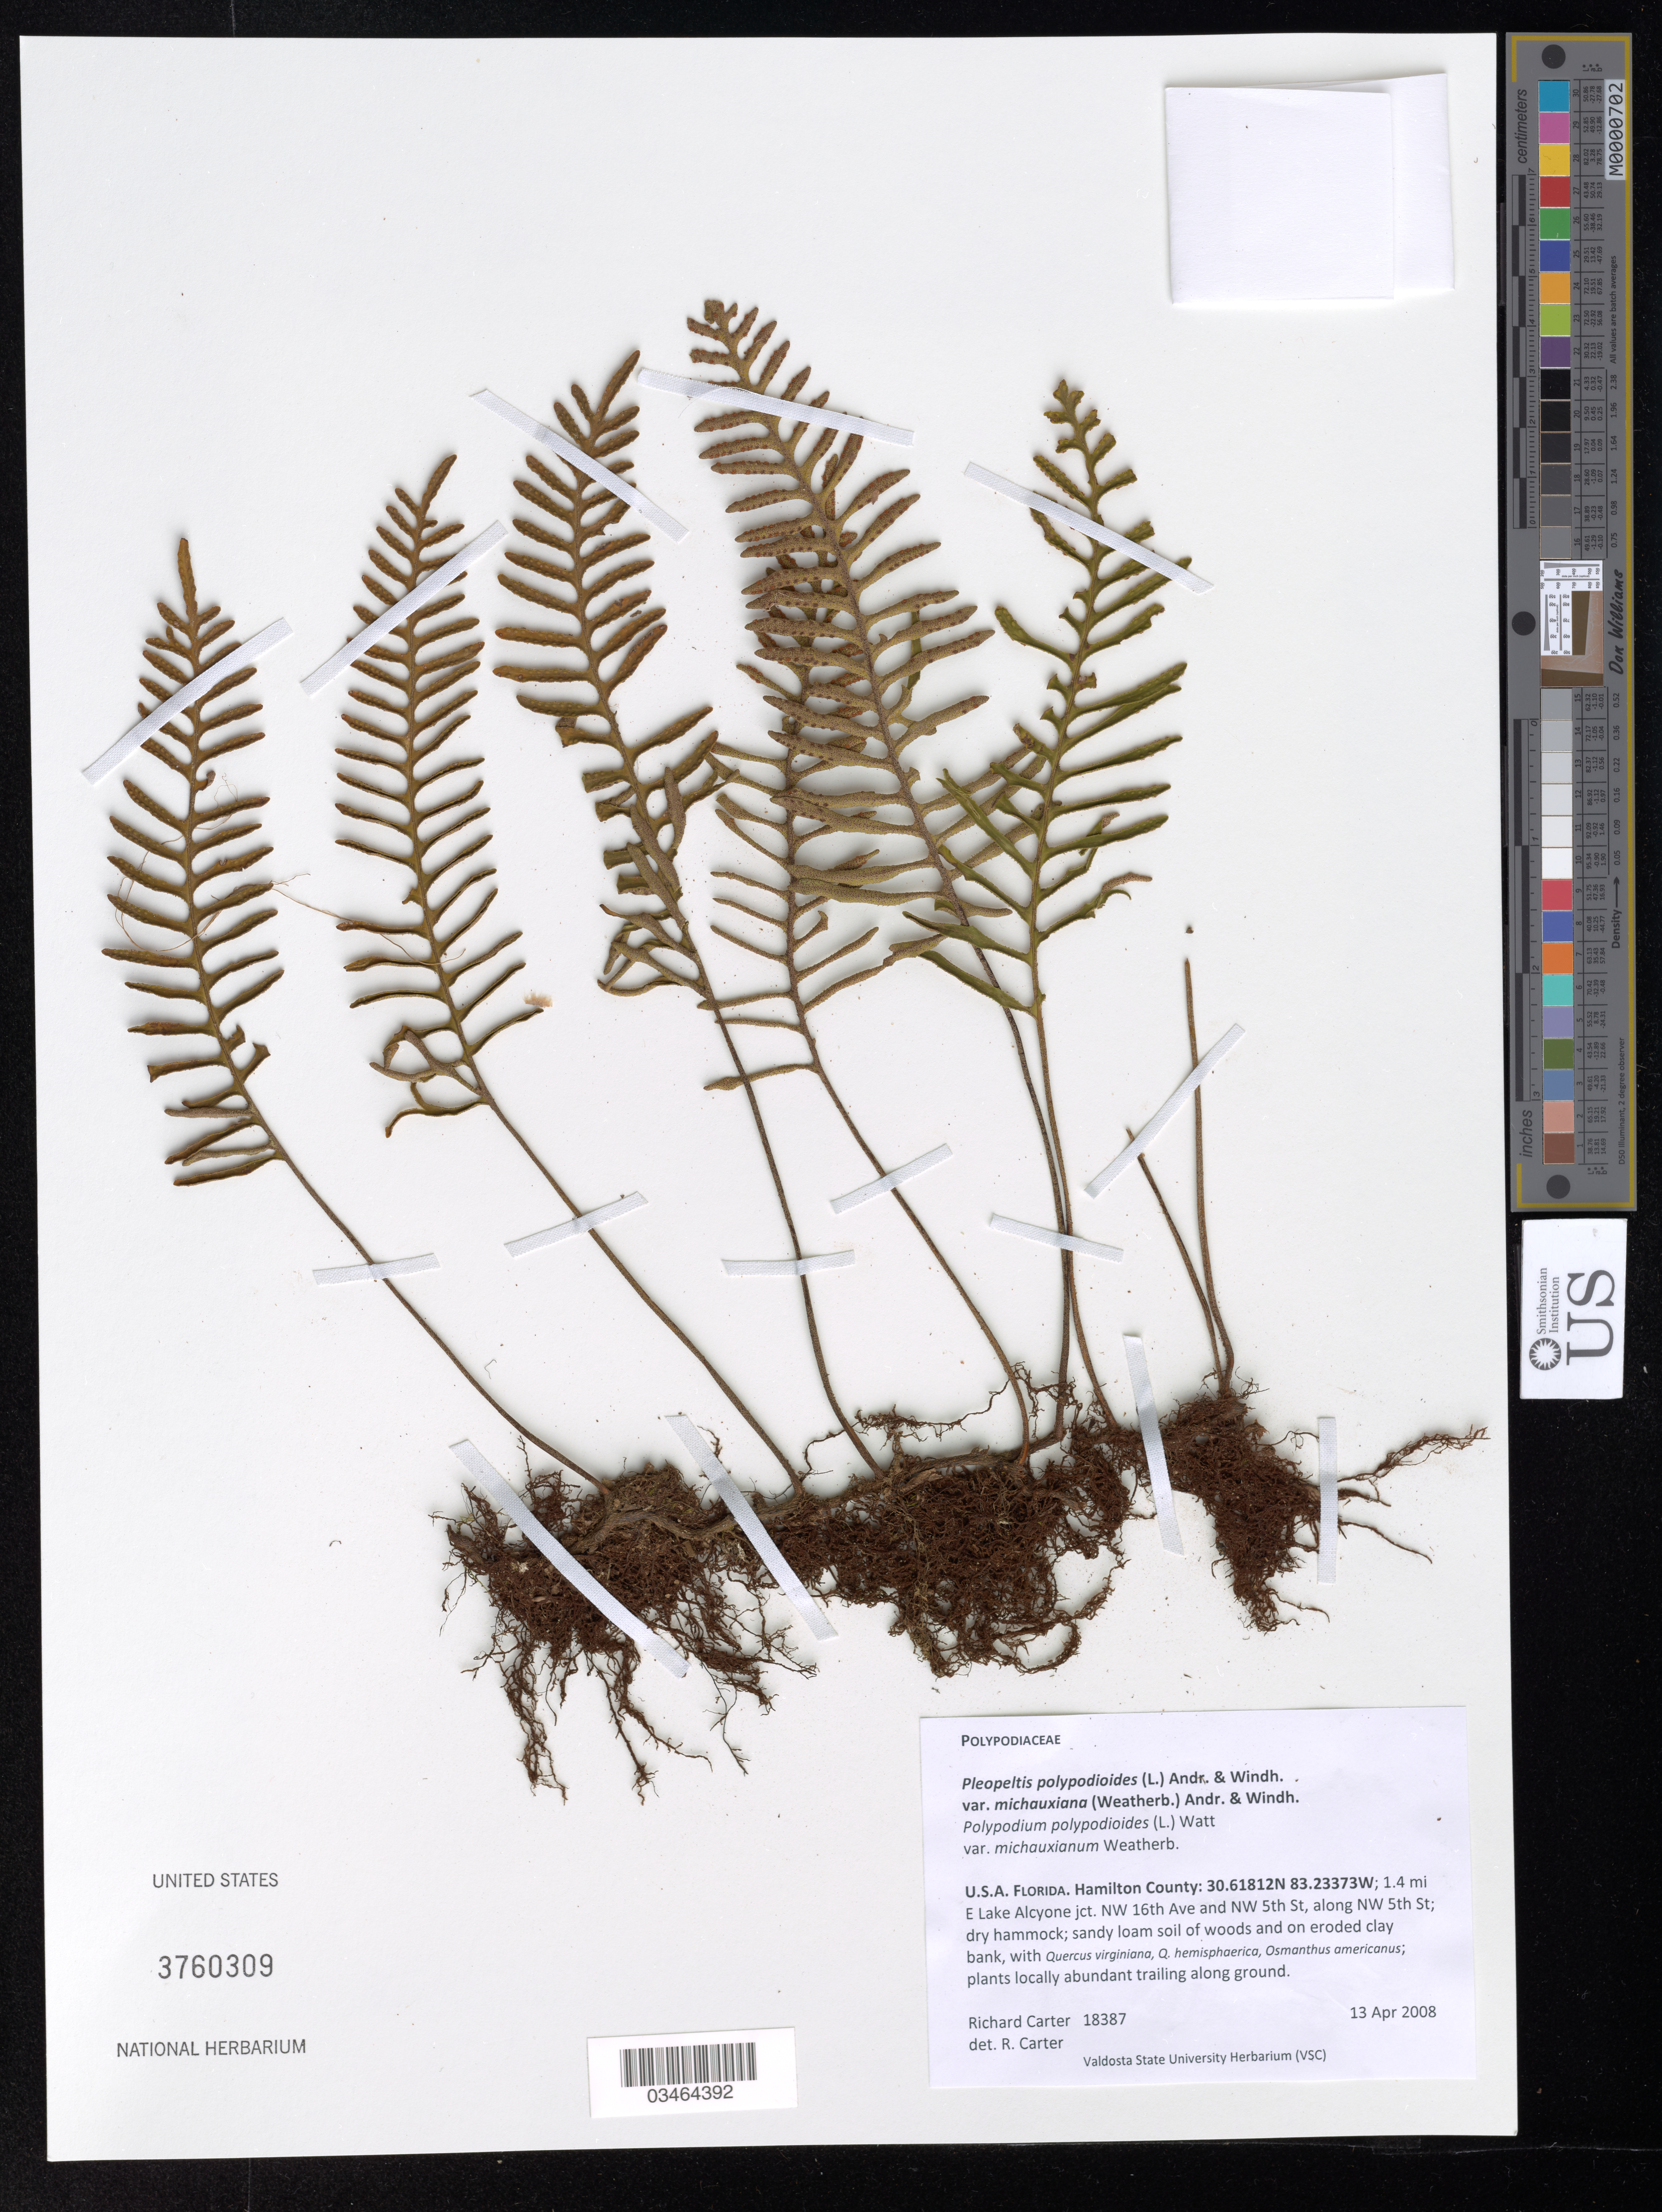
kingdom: Plantae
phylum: Tracheophyta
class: Polypodiopsida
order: Polypodiales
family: Polypodiaceae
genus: Pleopeltis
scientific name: Pleopeltis polypodioides var. michauxiana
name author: (Weath.) E.G. Andrews & Windham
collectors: R. Carter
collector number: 18387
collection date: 2008-04-13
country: United States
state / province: Florida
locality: Hamilton County; 1.4 mi E Lake Alcyone jct. NW 16th Ave and NW 5th St, along NW 5th St.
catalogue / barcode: US 3760309